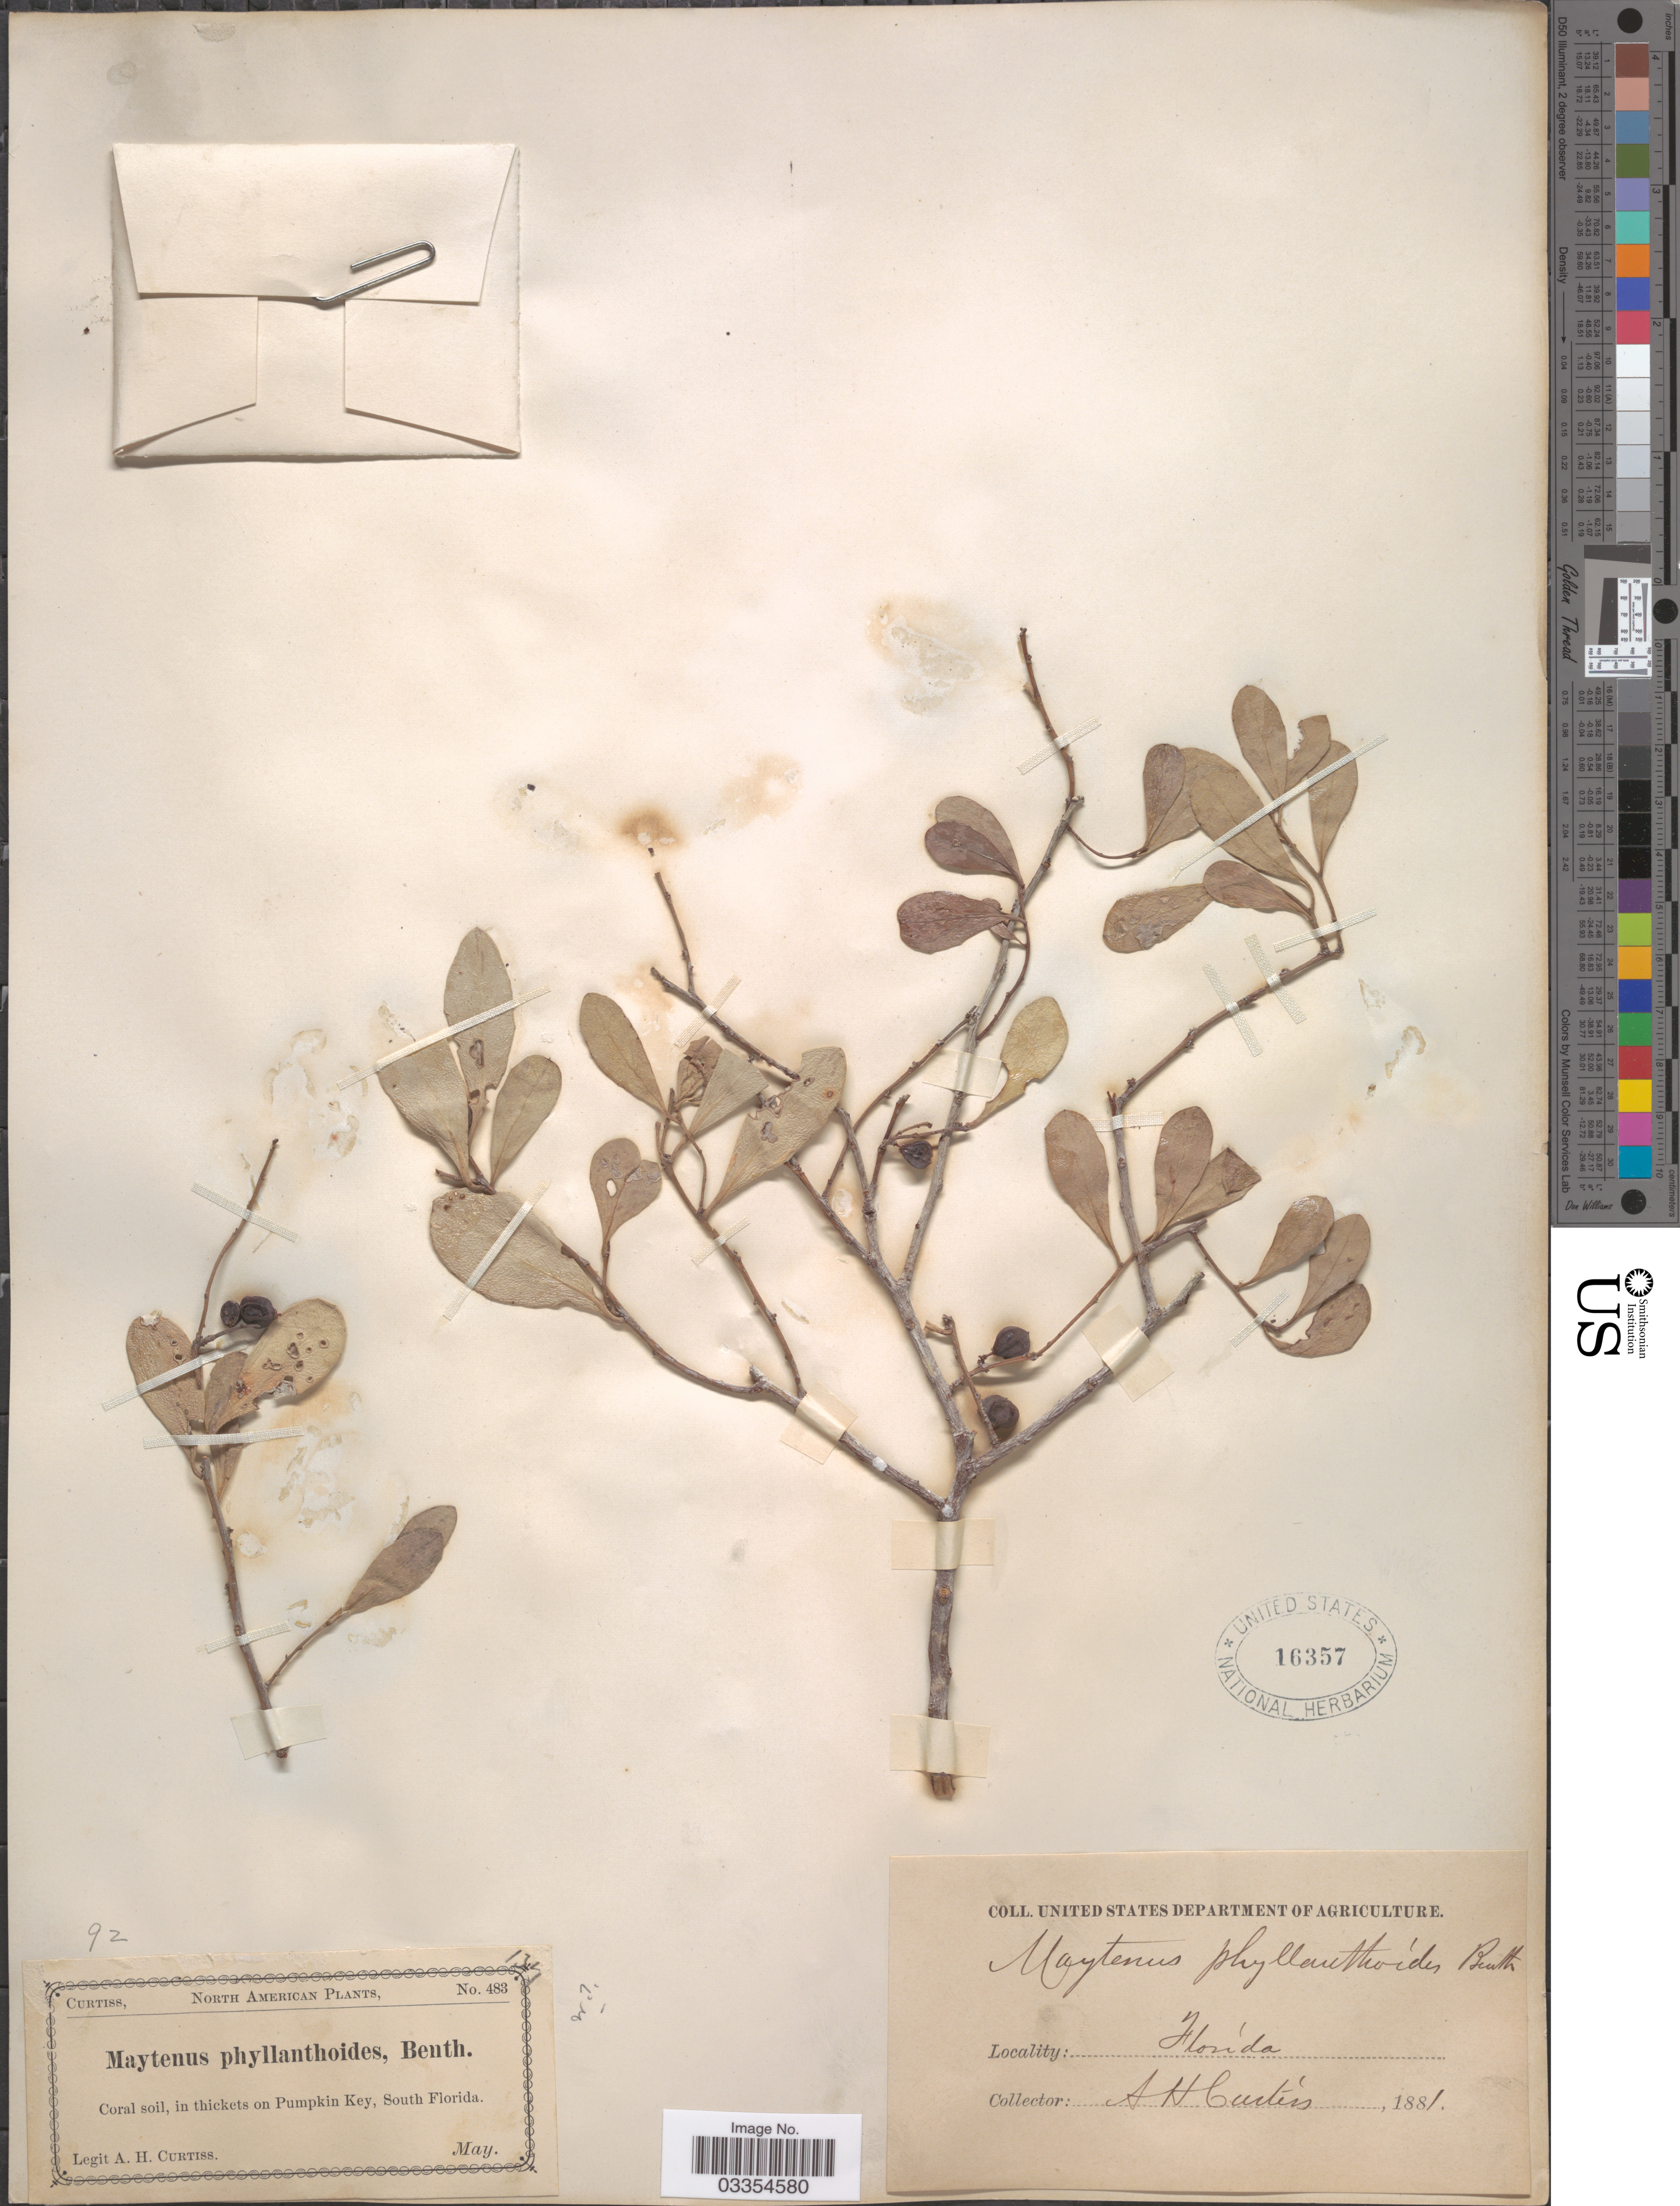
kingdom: Plantae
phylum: Tracheophyta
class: Magnoliopsida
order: Celastrales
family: Celastraceae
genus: Tricerma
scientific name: Tricerma phyllanthoides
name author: (Benth.) Lundell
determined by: Strong, Mark T., (BOT), Smithsonian Institution - National Museum of Natural History (UNITED STATES)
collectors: A. H. Curtiss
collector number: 483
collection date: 1881-05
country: United States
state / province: Florida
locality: Coral soil, in thickets on Pumpkin Key, South Florida.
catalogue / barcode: US 16357